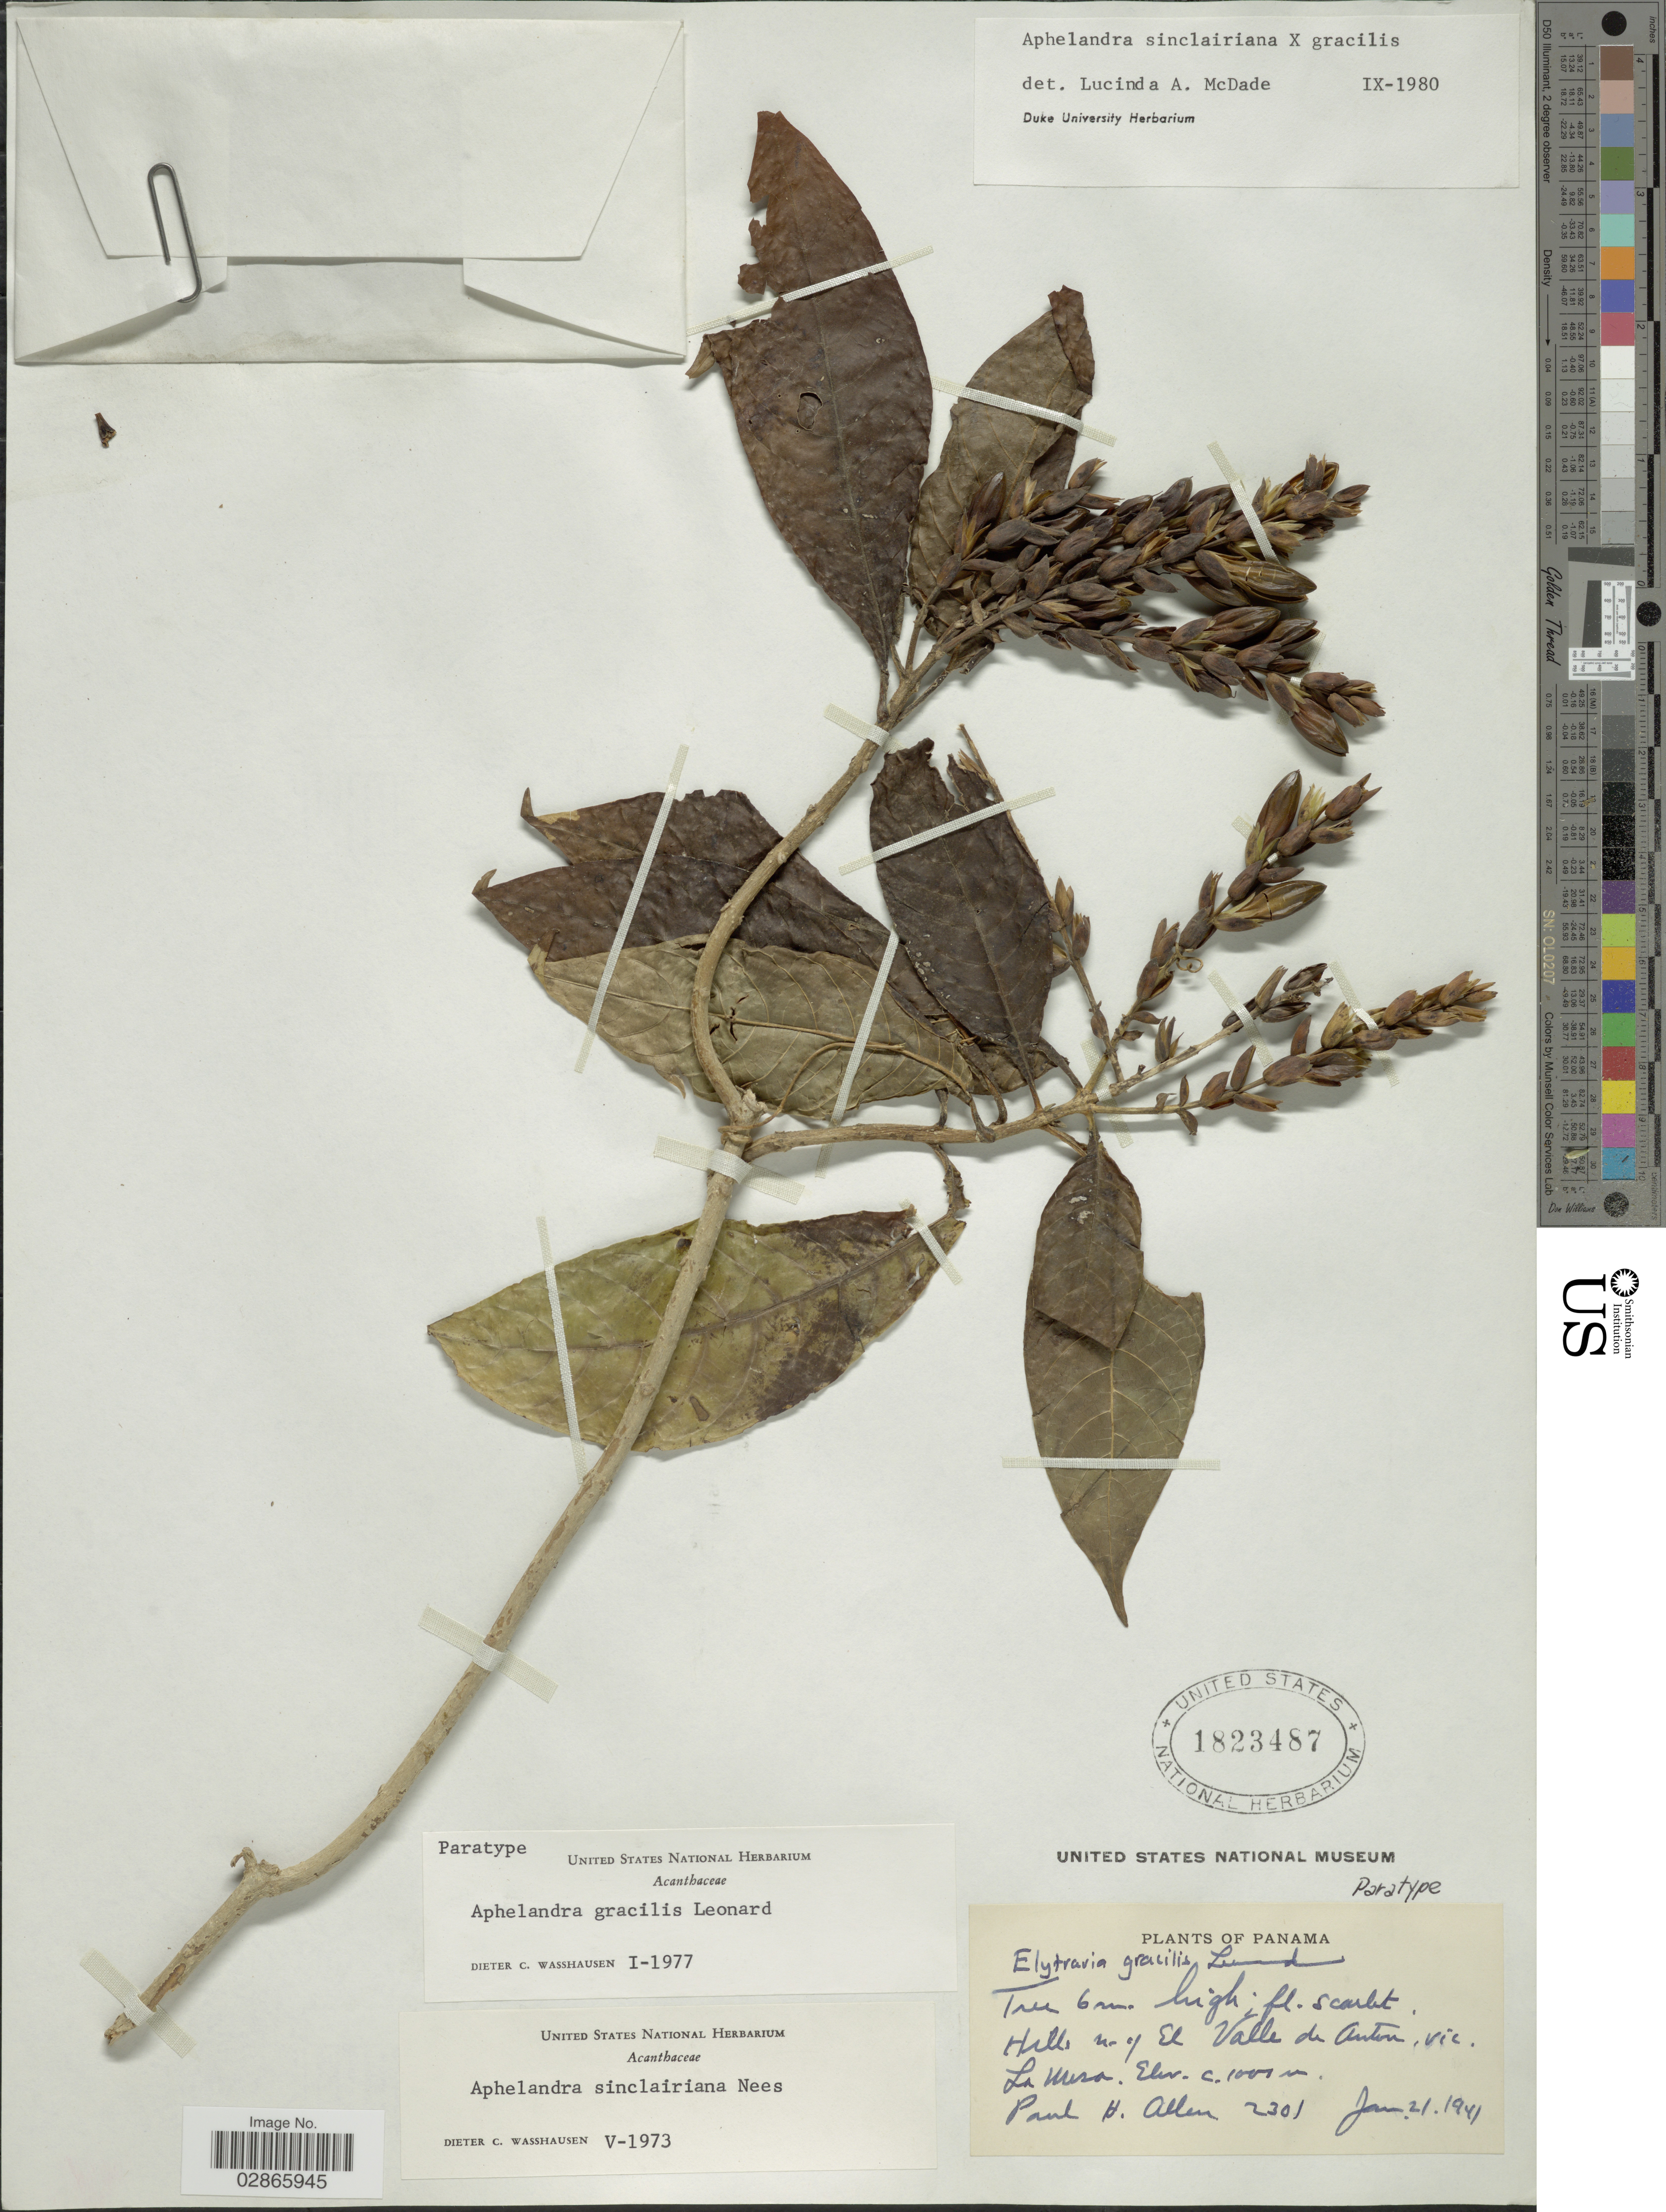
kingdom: Plantae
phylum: Tracheophyta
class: Magnoliopsida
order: Lamiales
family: Acanthaceae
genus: Aphelandra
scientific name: Aphelandra gracilis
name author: Leonard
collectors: P. H. Allen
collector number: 2301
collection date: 1941-01-21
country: Panama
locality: Hills n. of El Valle de Anton, vic. La Mesa.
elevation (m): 1000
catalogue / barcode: US 1823487